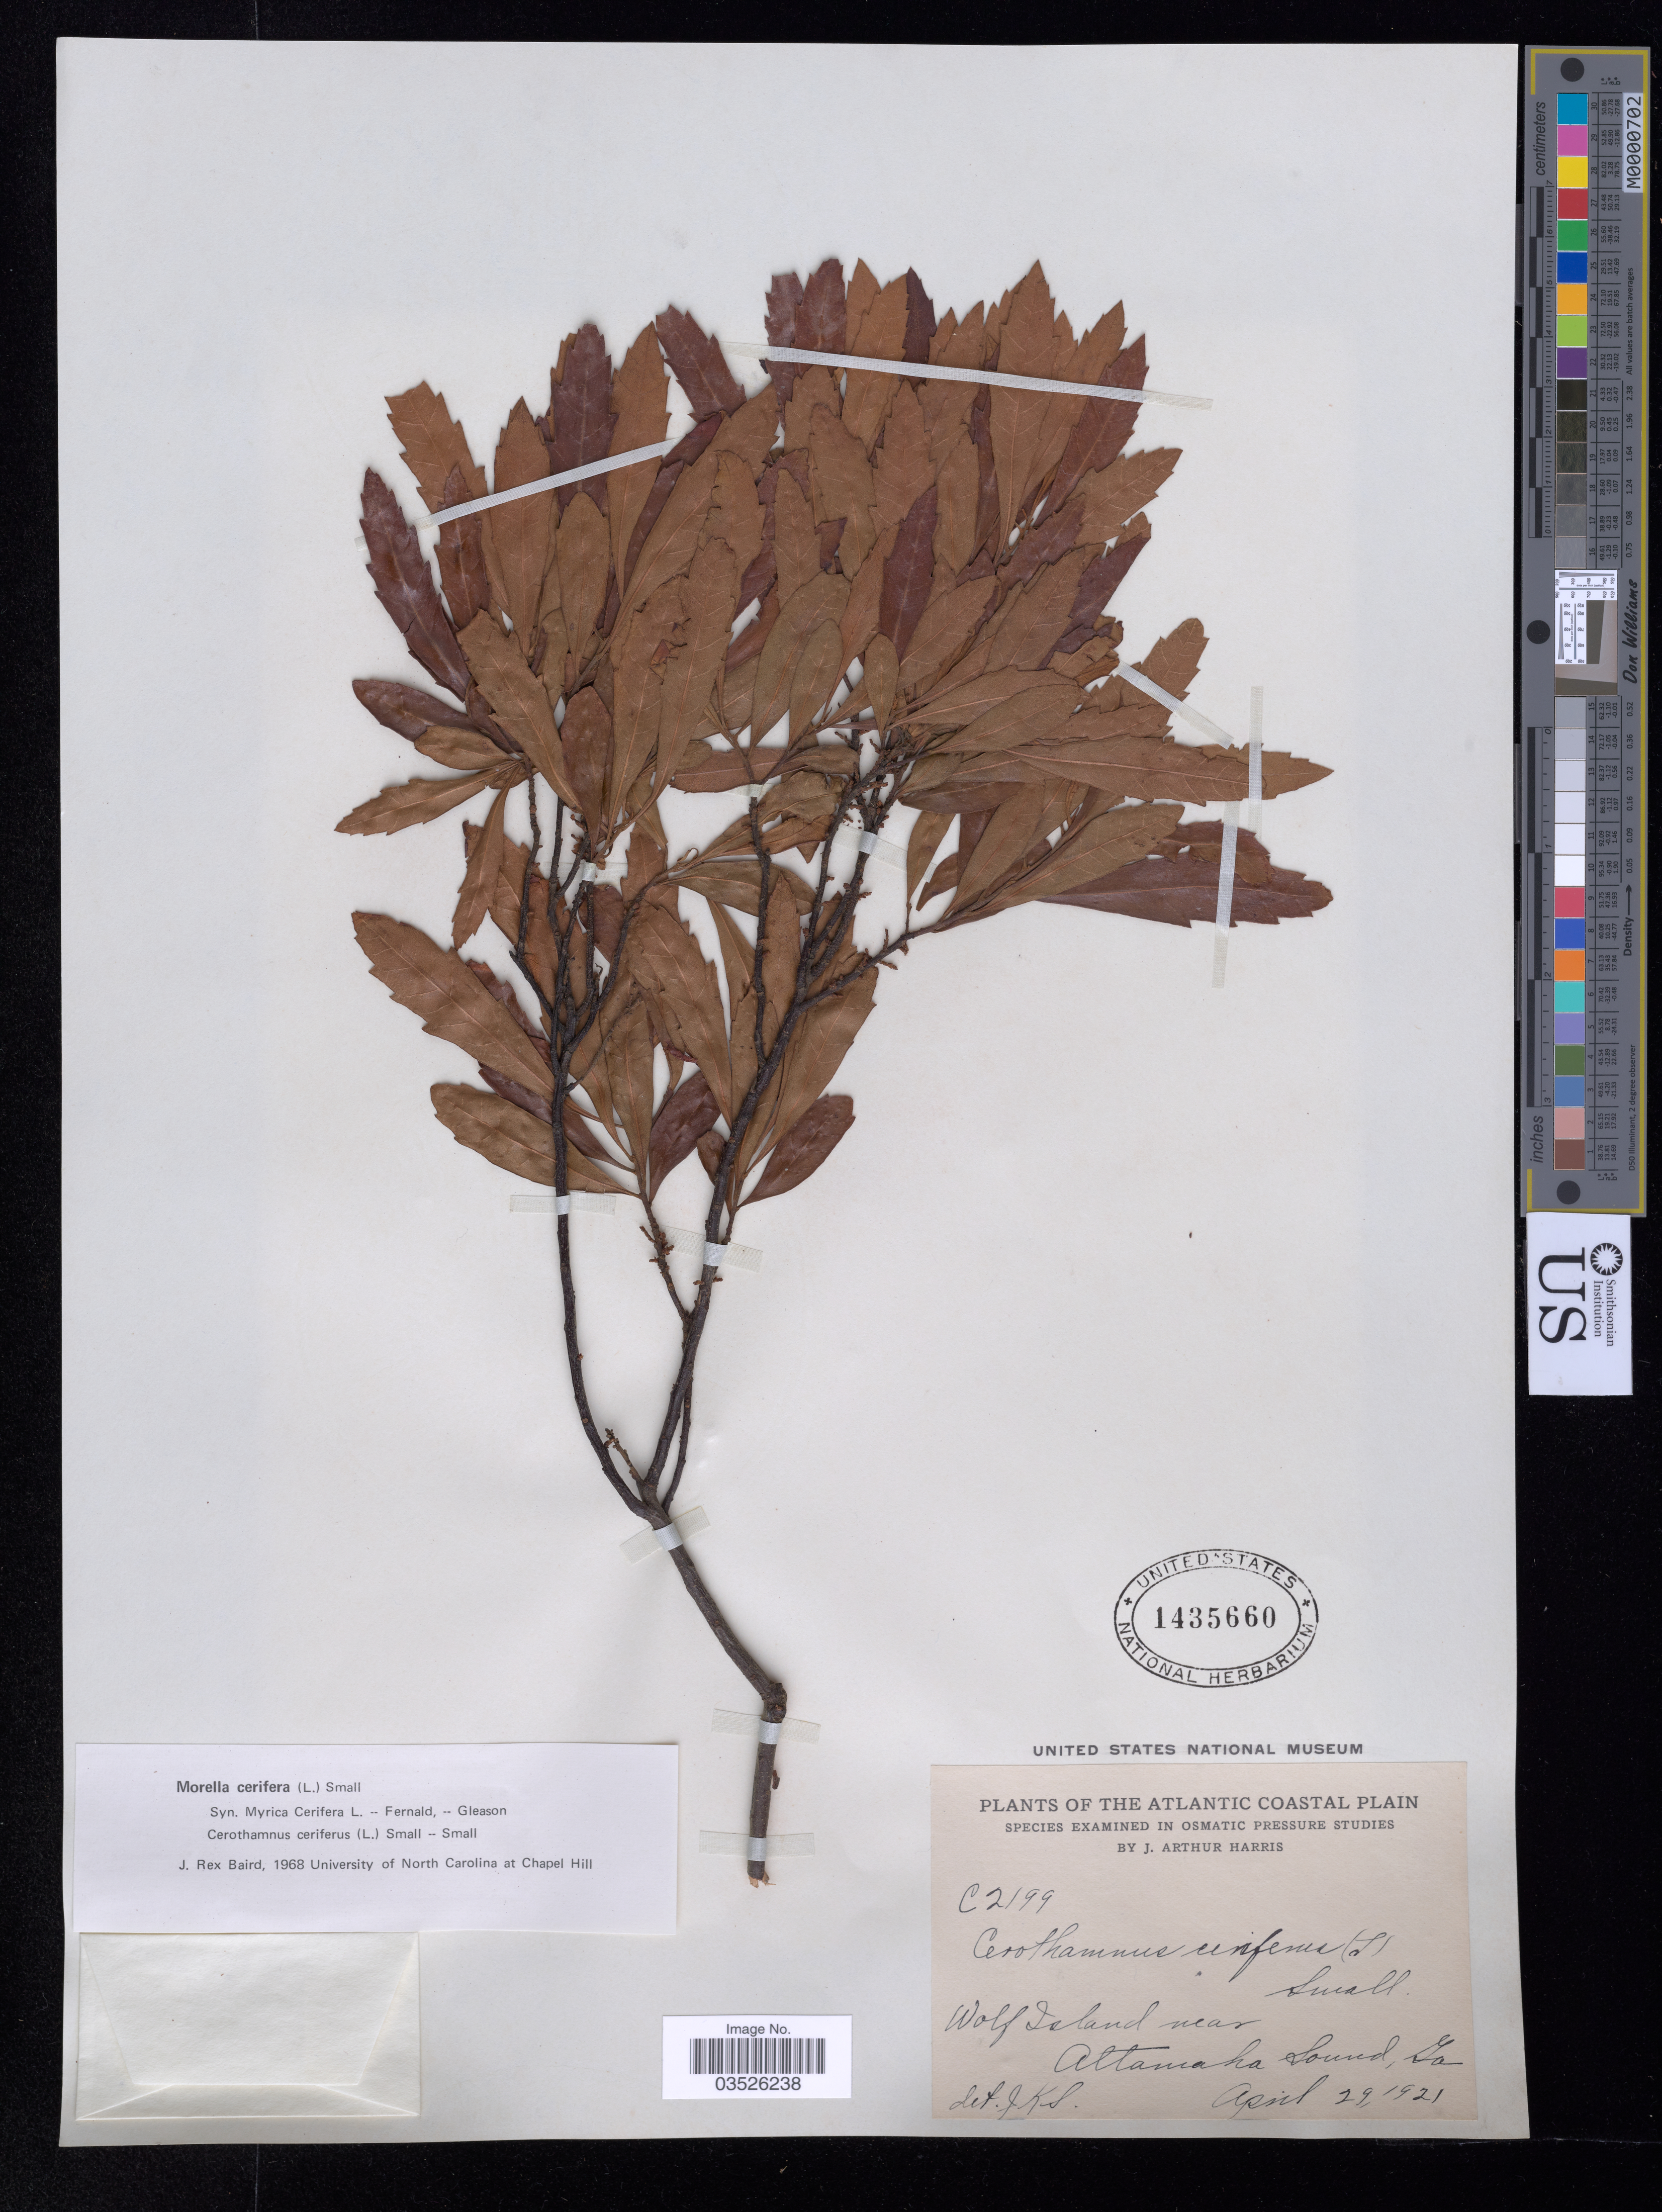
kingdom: Plantae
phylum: Tracheophyta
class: Magnoliopsida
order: Fagales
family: Myricaceae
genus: Morella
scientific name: Morella cerifera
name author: (L.) Small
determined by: Baird, James Rex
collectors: J. A. Harris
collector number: C2199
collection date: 1921-04-29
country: United States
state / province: Georgia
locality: The Atlantic Coastal Plain. Wolf Island near Altamaha Sound.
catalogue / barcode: US 1435660